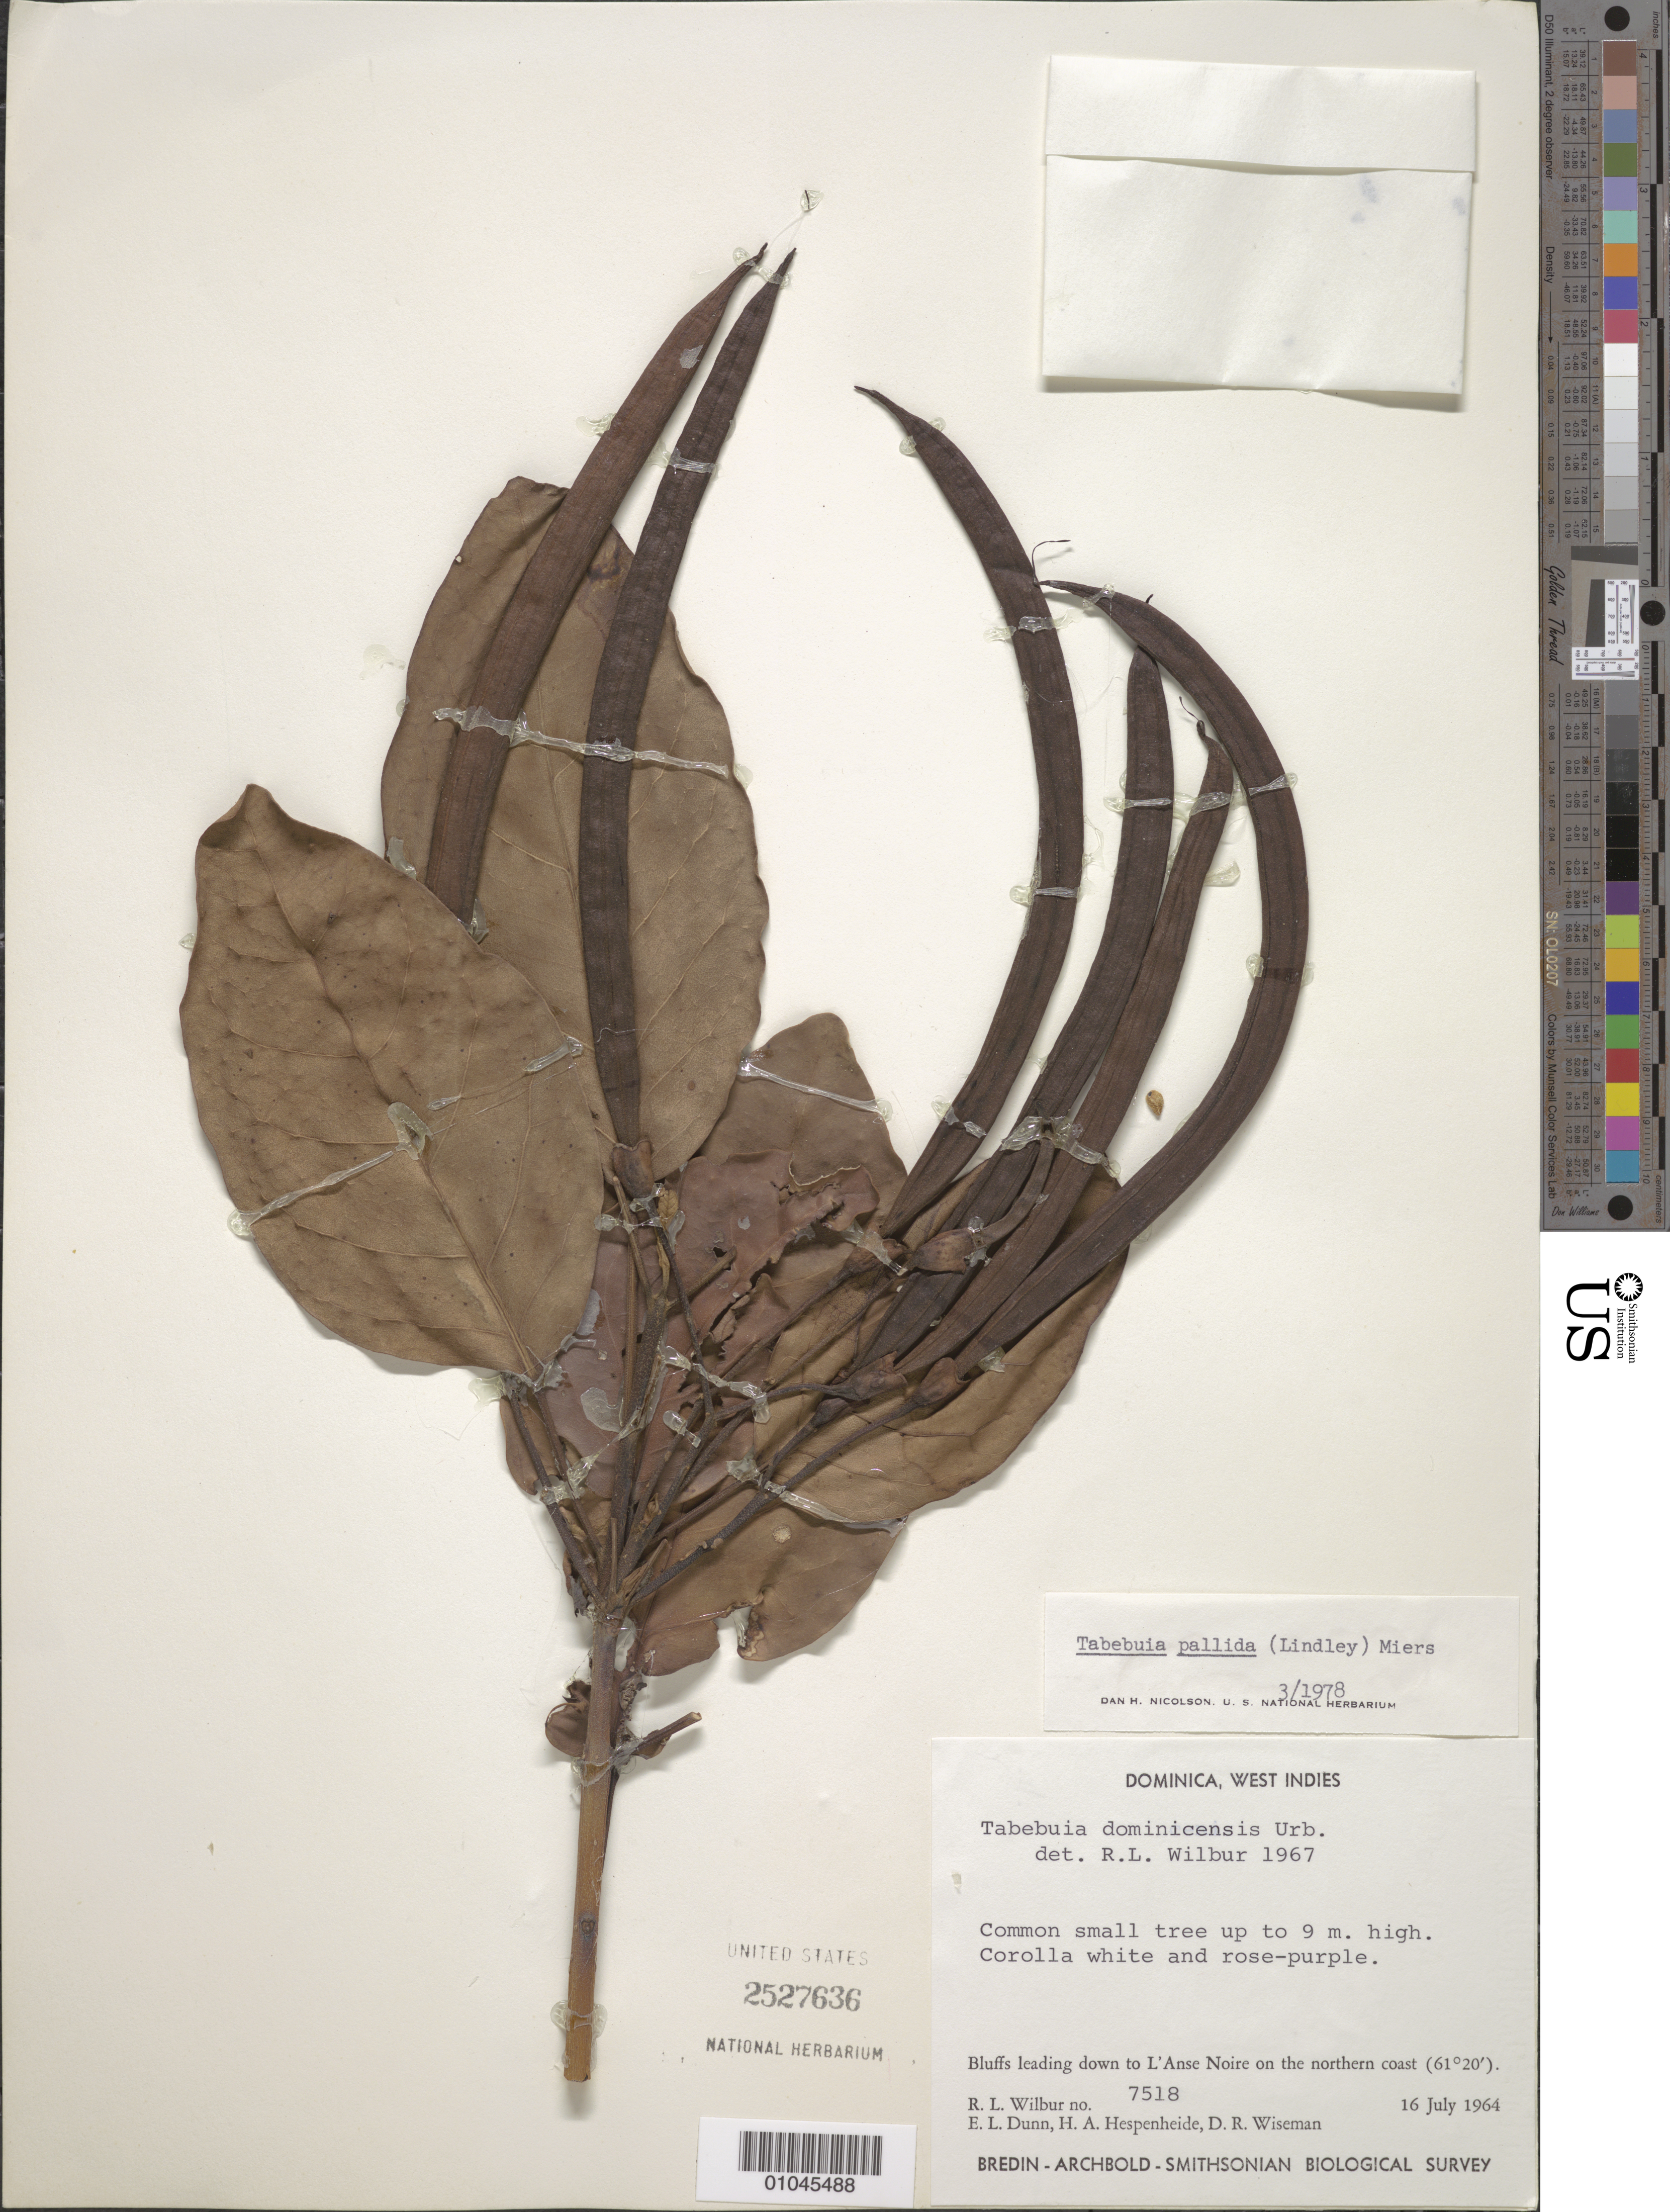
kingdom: Plantae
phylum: Tracheophyta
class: Magnoliopsida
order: Lamiales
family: Bignoniaceae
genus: Tabebuia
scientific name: Tabebuia pallida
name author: (Lindl.) Miers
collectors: R. L. Wilbur, E. Dunn, H. A. Hespenheide & D. R. Wiseman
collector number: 7518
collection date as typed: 16 Jul 1964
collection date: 1964-07-16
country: Dominica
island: Dominica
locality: Bluffs leading down to L'Anse Noire on the northern coast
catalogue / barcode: US 2527636